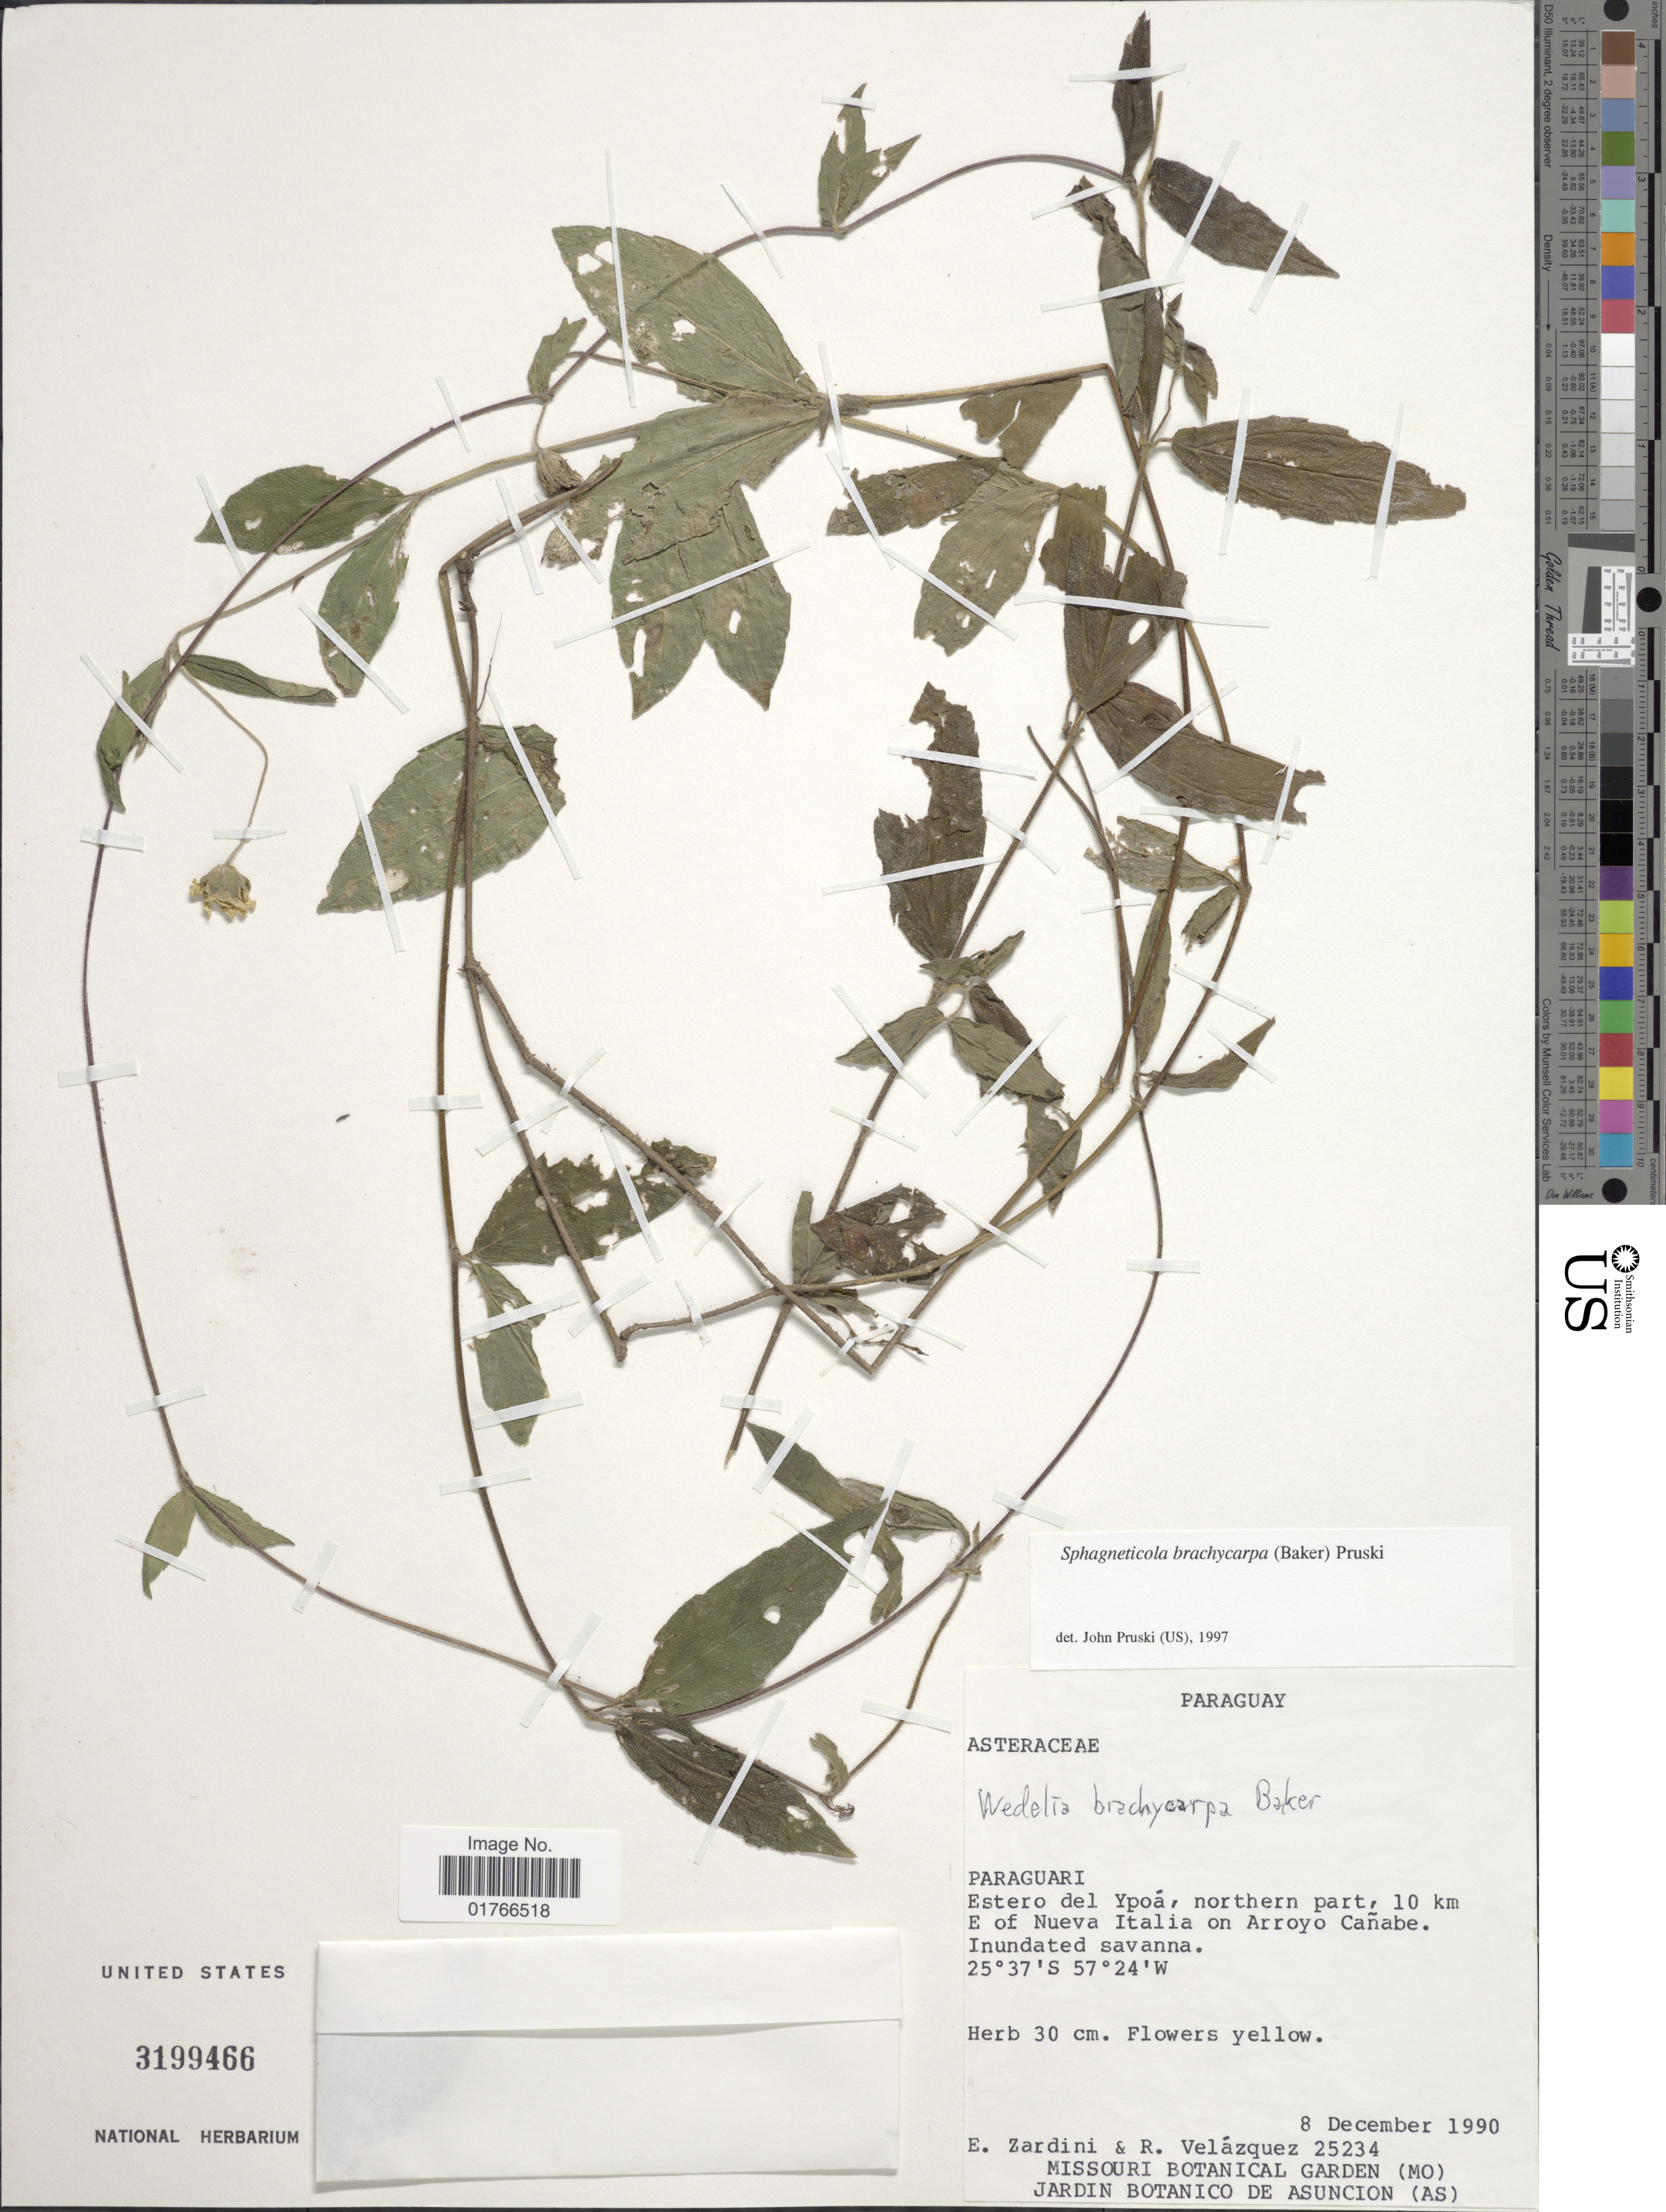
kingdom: Plantae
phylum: Tracheophyta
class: Magnoliopsida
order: Asterales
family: Asteraceae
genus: Sphagneticola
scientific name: Sphagneticola brachycarpa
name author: (Baker) Pruski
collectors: E. M. Zardini & R. Velázquez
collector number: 25234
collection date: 1990-12-08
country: Paraguay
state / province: Paraguari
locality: Estero del Ypoa, northern part, 10 km E of Nueva Italia on Arroyo Canabe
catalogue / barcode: US 3199466